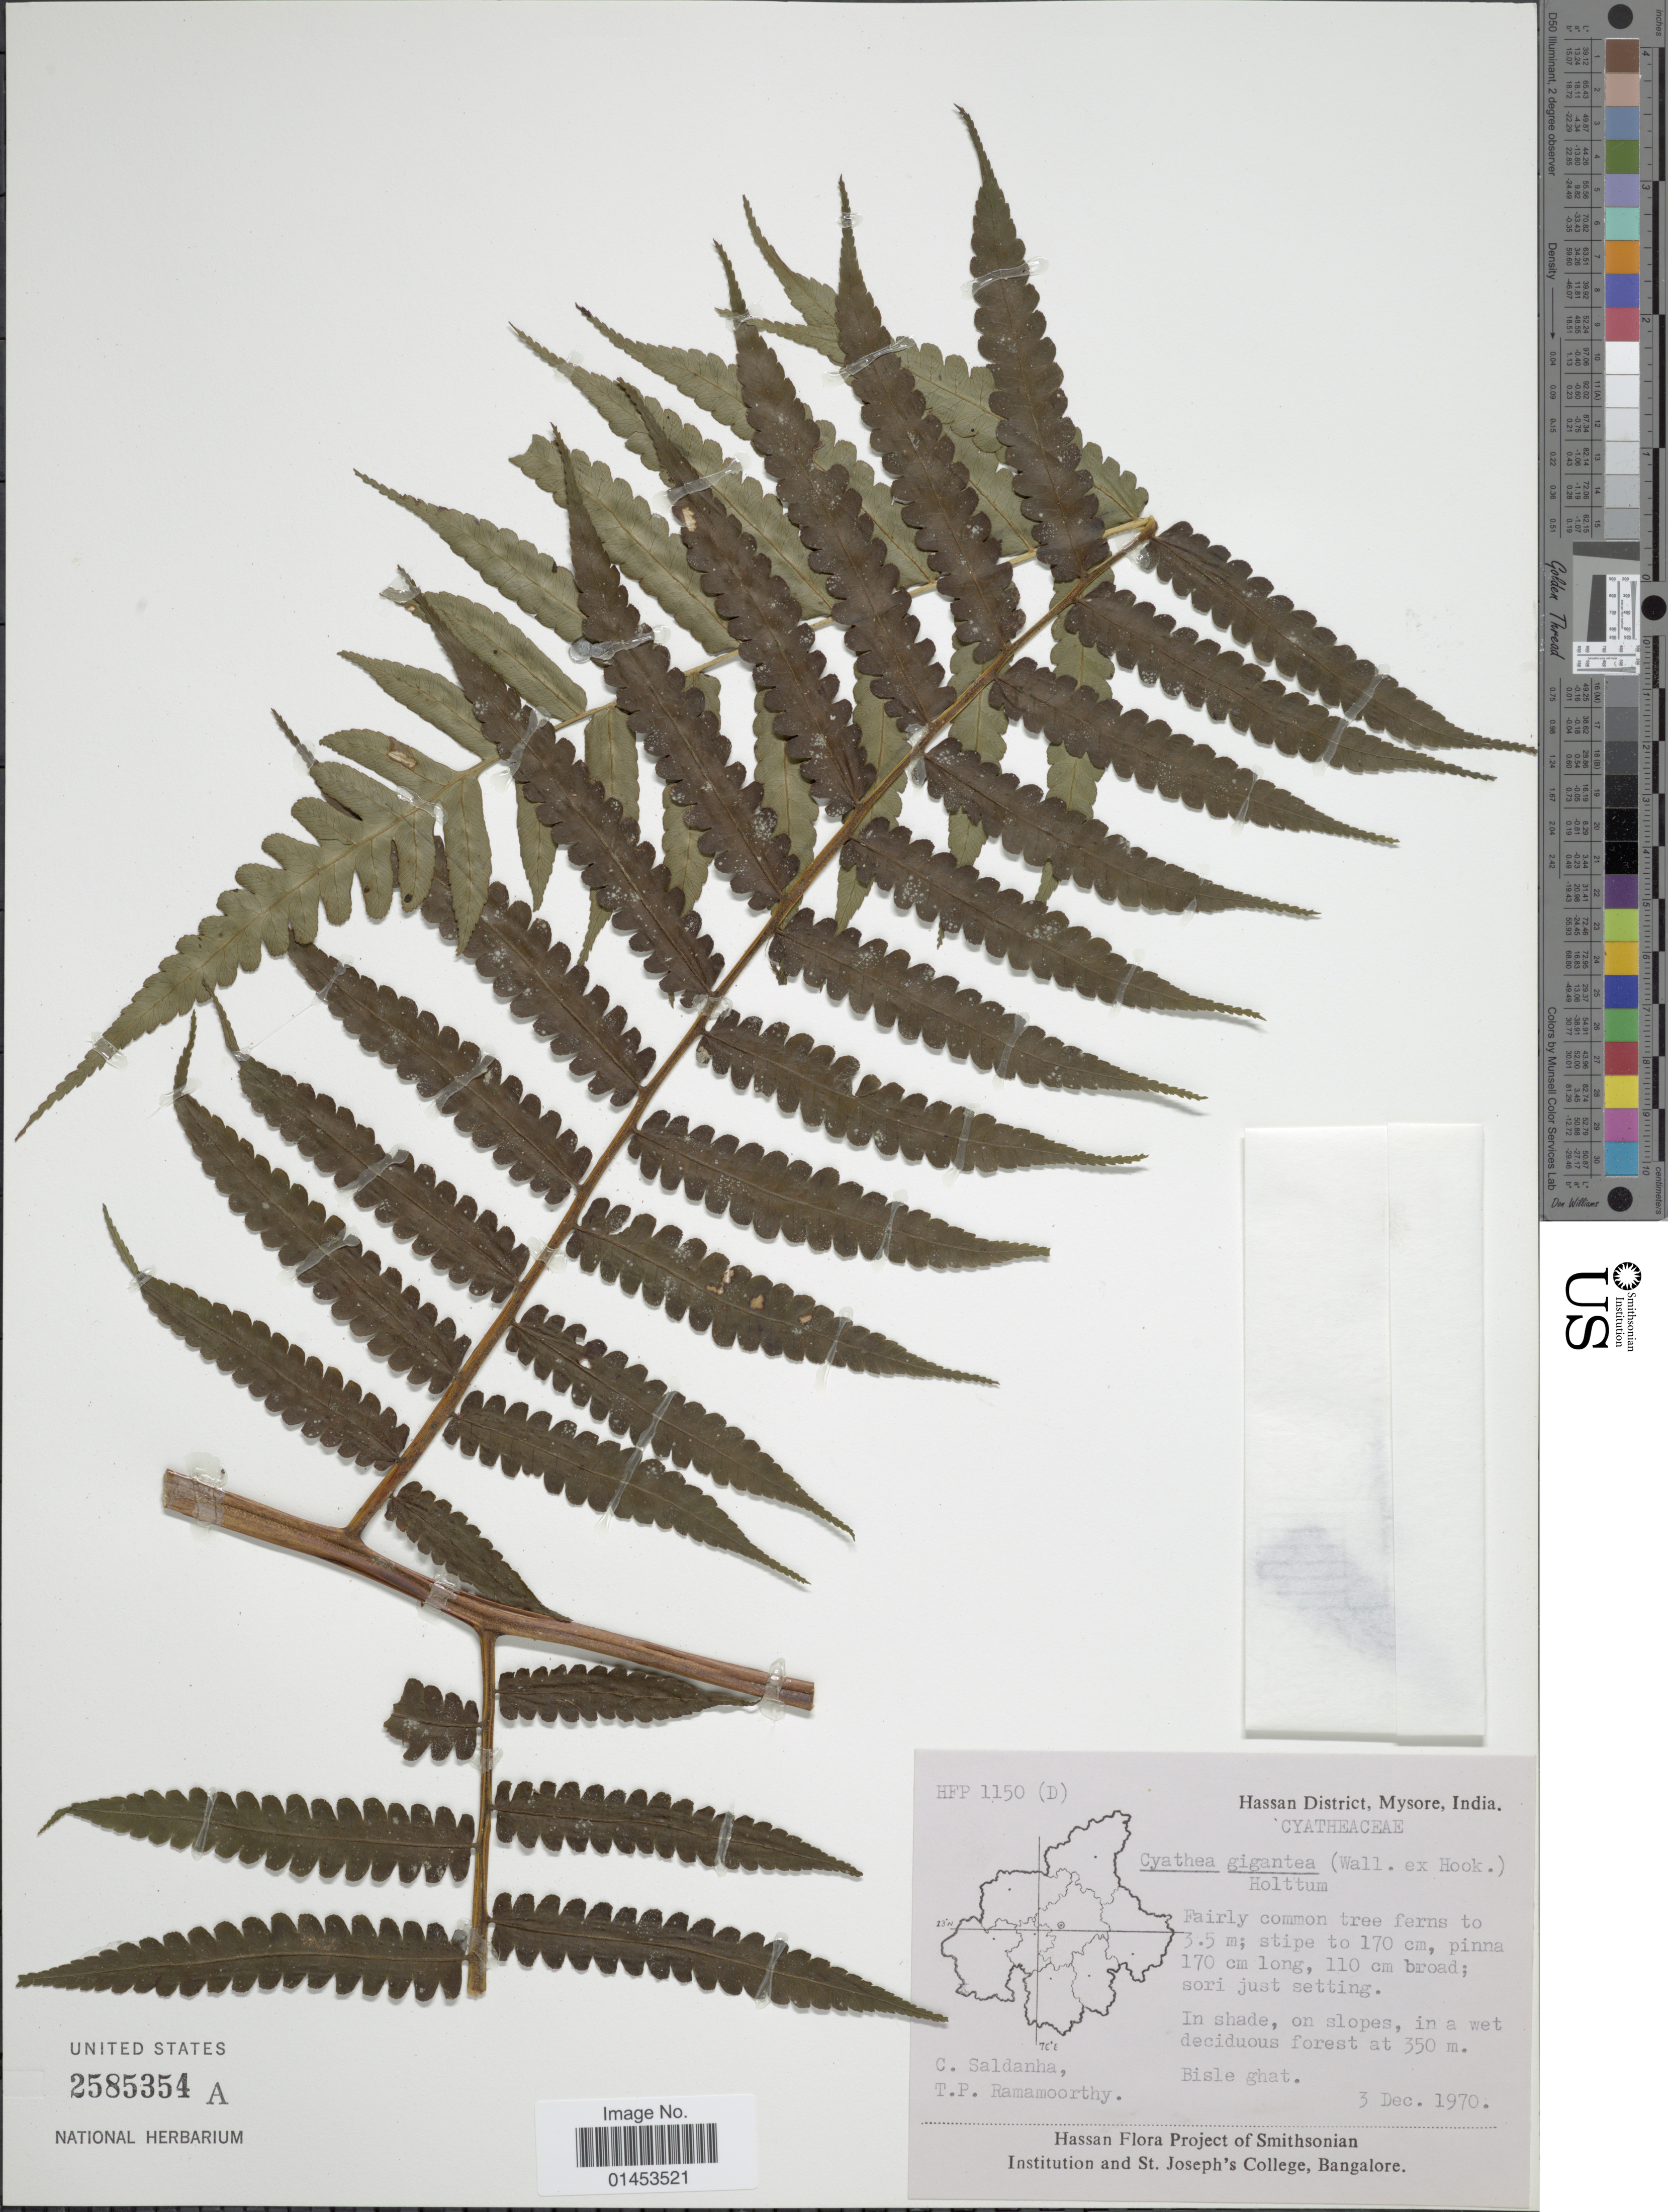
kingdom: Plantae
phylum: Tracheophyta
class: Polypodiopsida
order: Cyatheales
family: Cyatheaceae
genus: Cyathea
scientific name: Cyathea gigantea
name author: (Wall. ex Hook.) Holttum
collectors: C. Saldanha & T. P. Ramamoorthy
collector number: HFP1150(D)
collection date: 1970-12-03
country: India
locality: Hassan District, Mysore, India, Bisle Ghat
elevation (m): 350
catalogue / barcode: US 2585354A